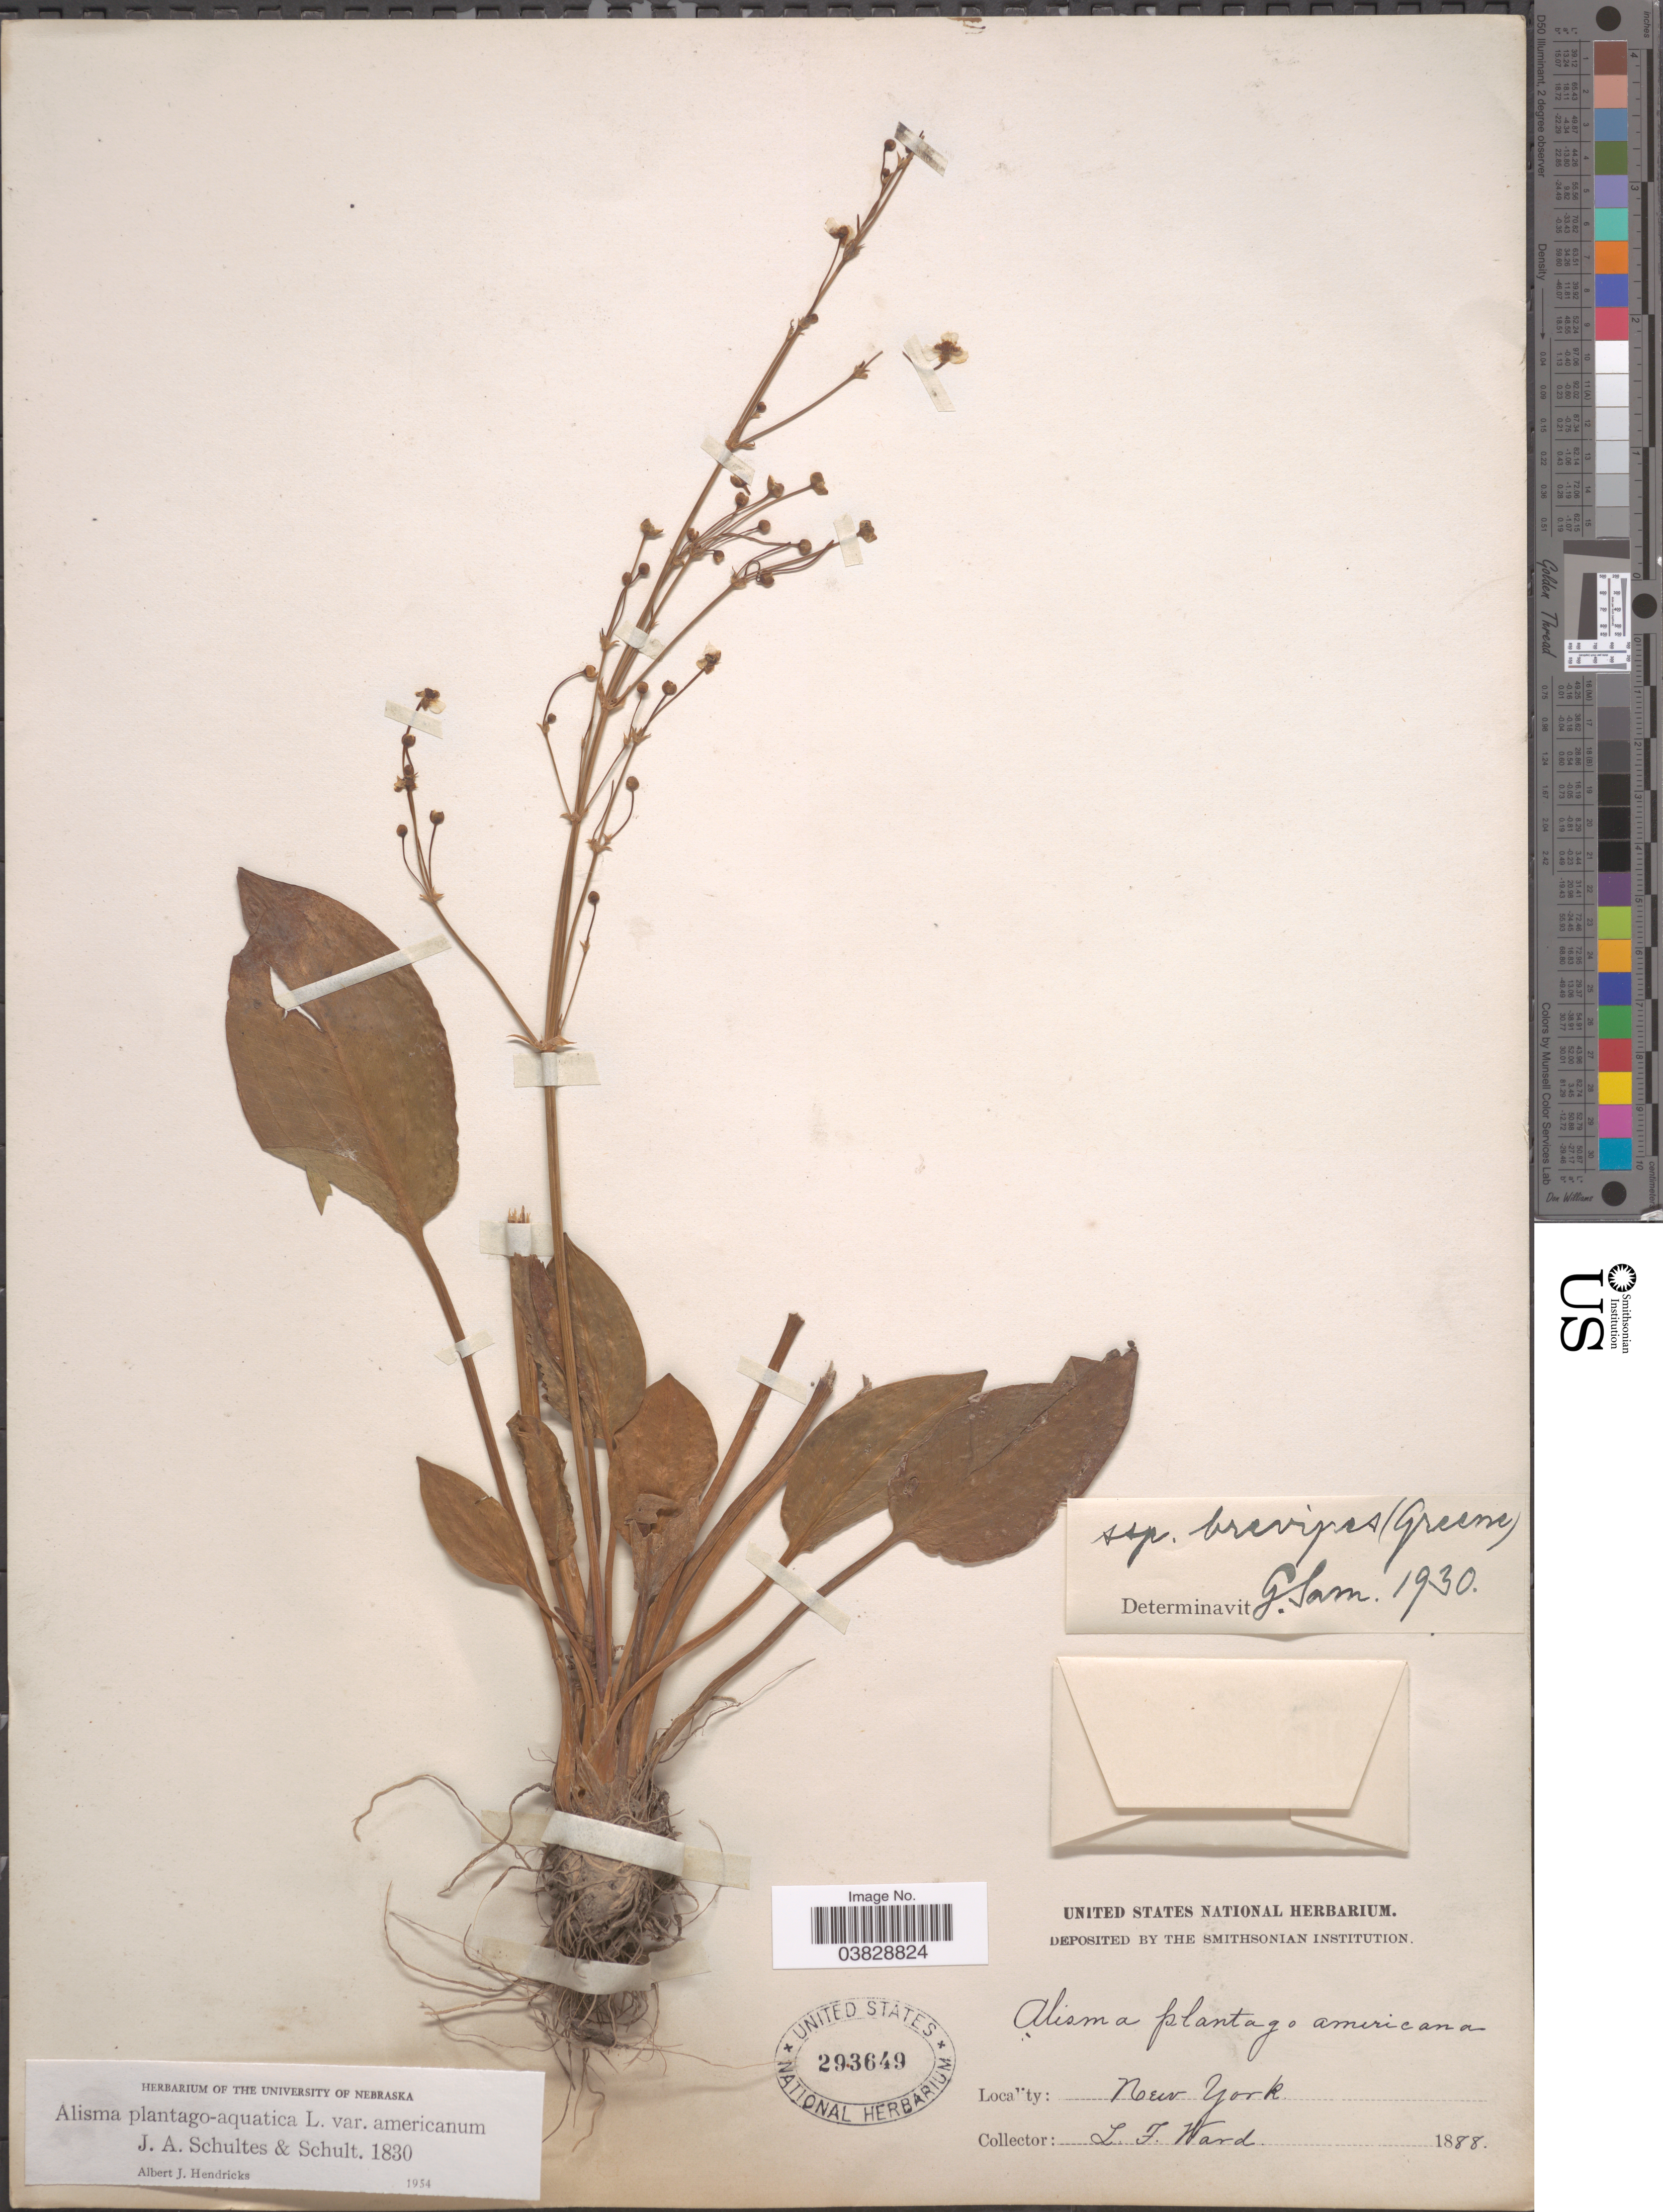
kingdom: Plantae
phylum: Tracheophyta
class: Liliopsida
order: Alismatales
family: Alismataceae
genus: Alisma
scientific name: Alisma plantago-aquatica var. americanum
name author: L.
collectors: L. Ward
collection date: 1888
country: United States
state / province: New York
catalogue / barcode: US 293649